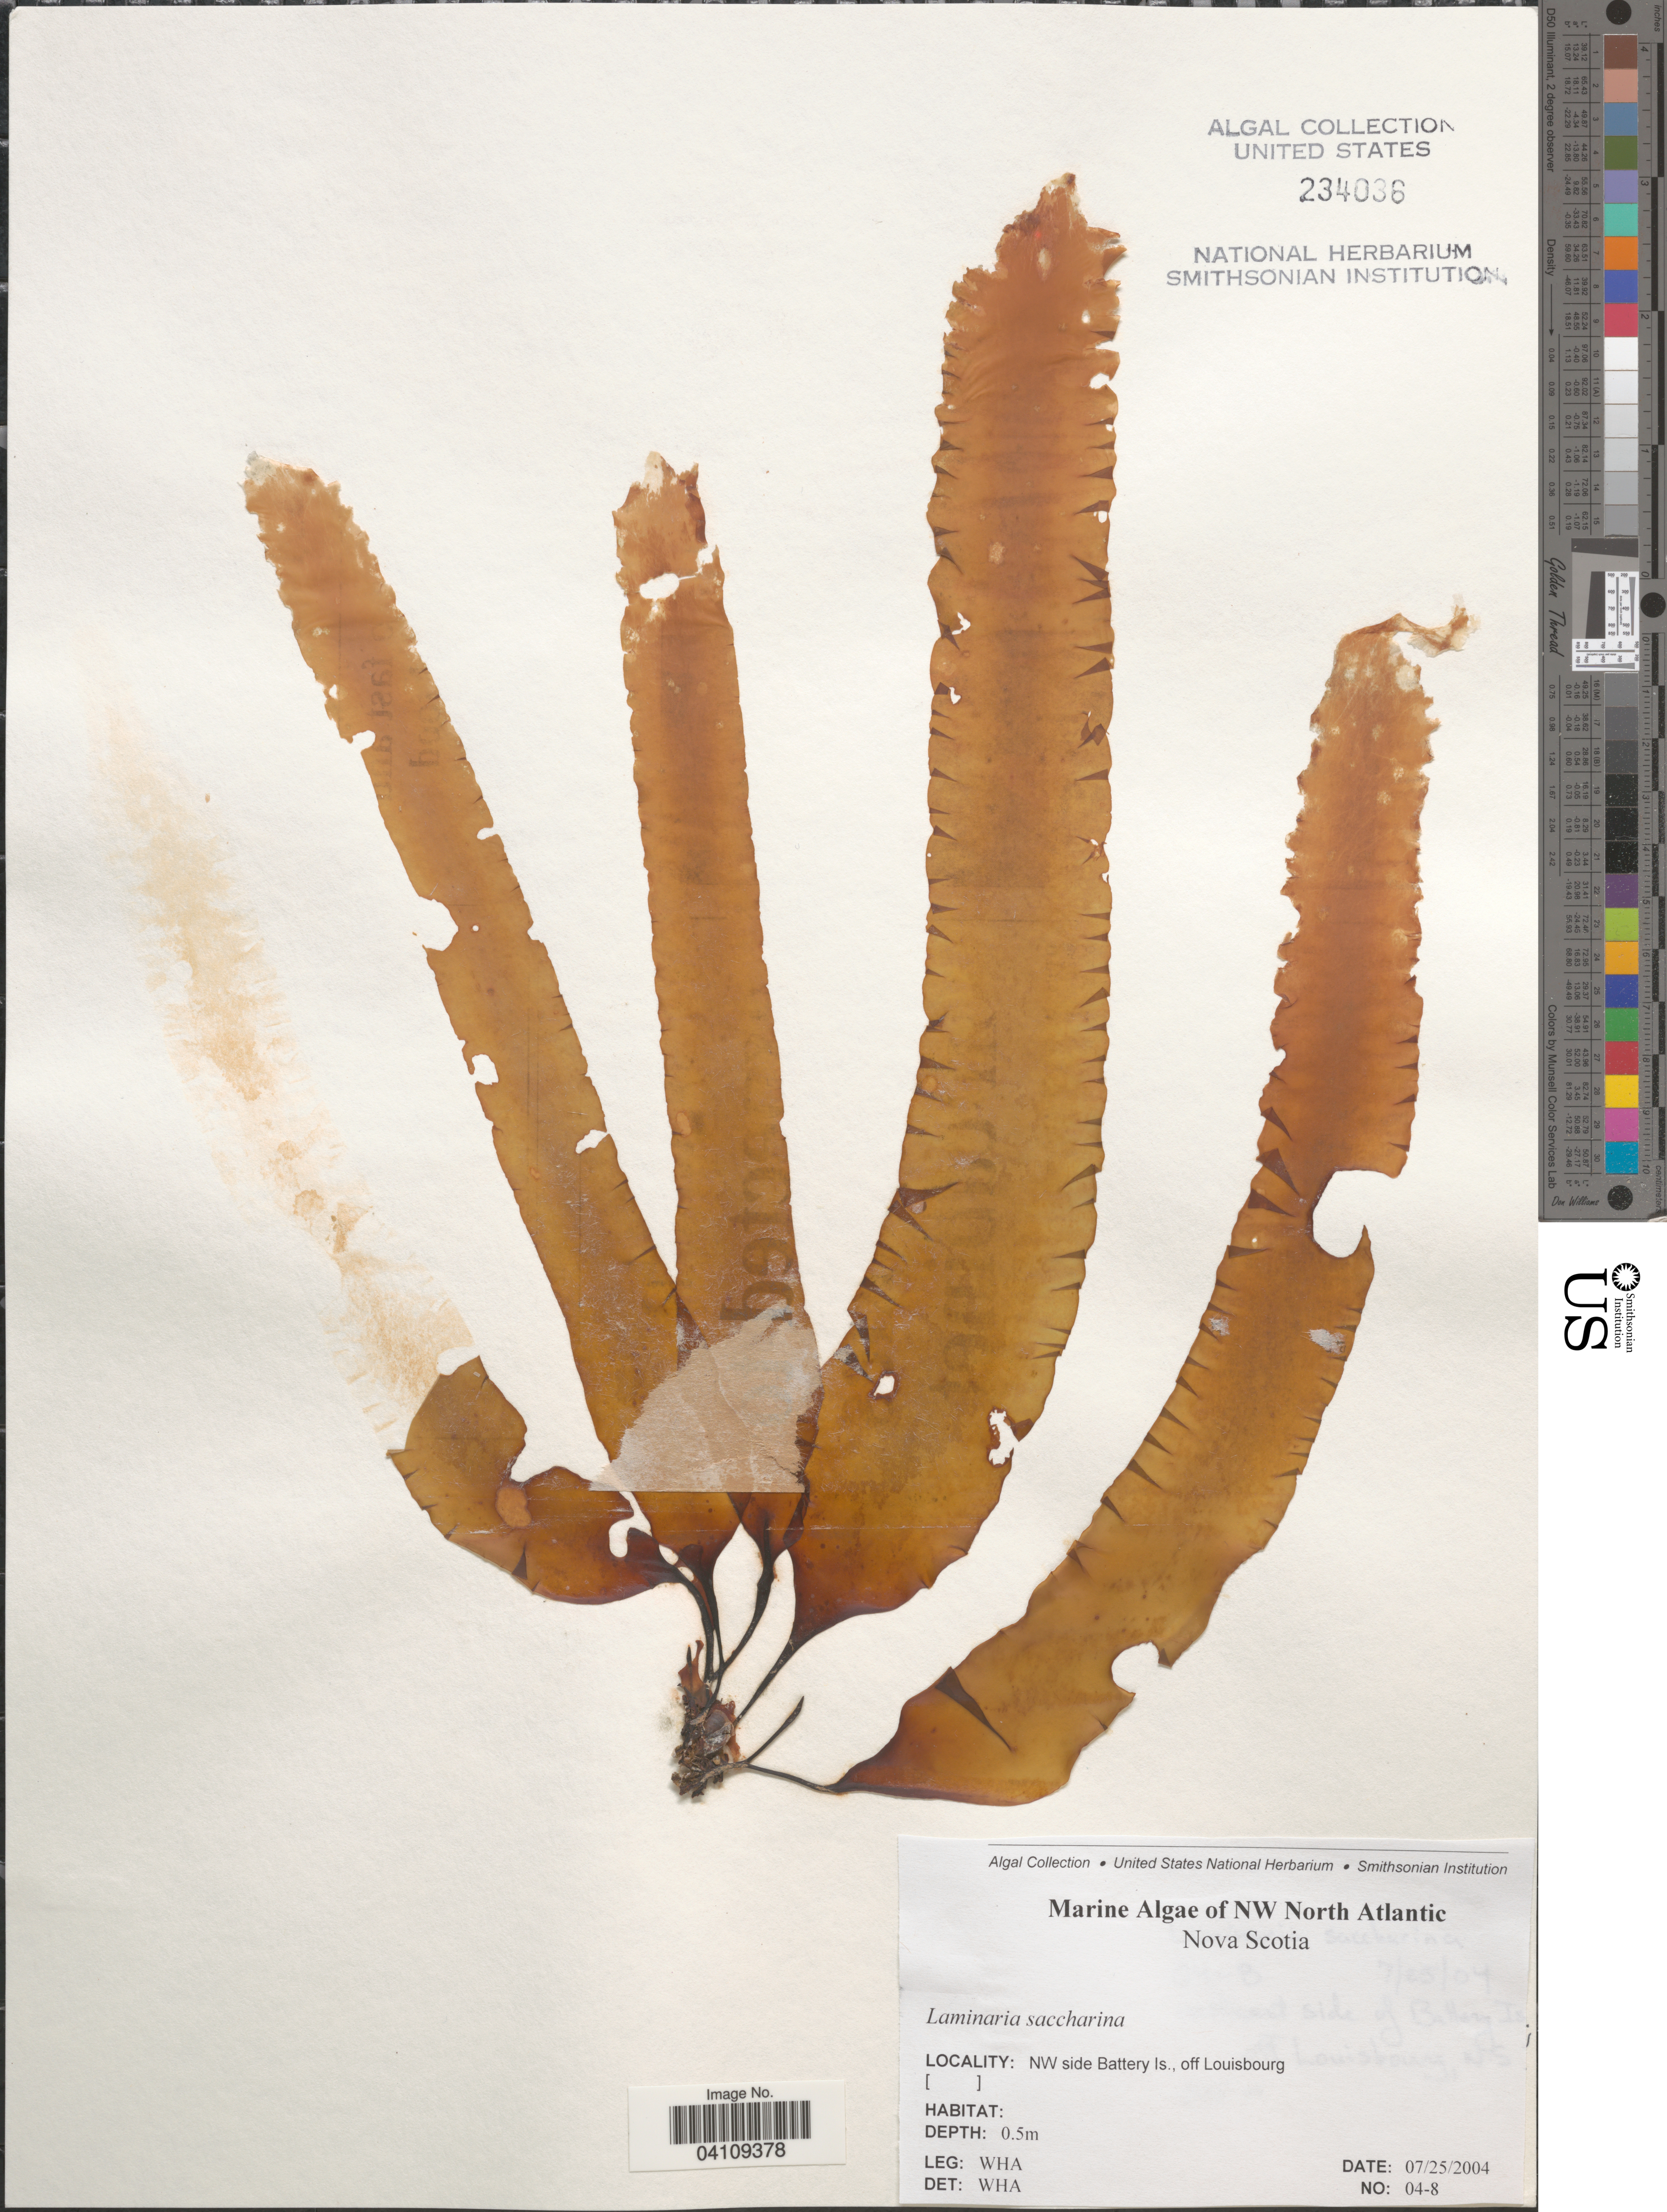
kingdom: Chromista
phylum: Ochrophyta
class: Phaeophyceae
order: Laminariales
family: Laminariaceae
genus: Saccharina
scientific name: Saccharina latissima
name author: C.E. Lane et al.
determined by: Algae name updating Project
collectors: W. H. Adey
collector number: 04-8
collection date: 2004-07-25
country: Canada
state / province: Nova Scotia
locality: NW North Atlantic. NW side Battery Is., off Louisbourg.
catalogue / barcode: US 234036